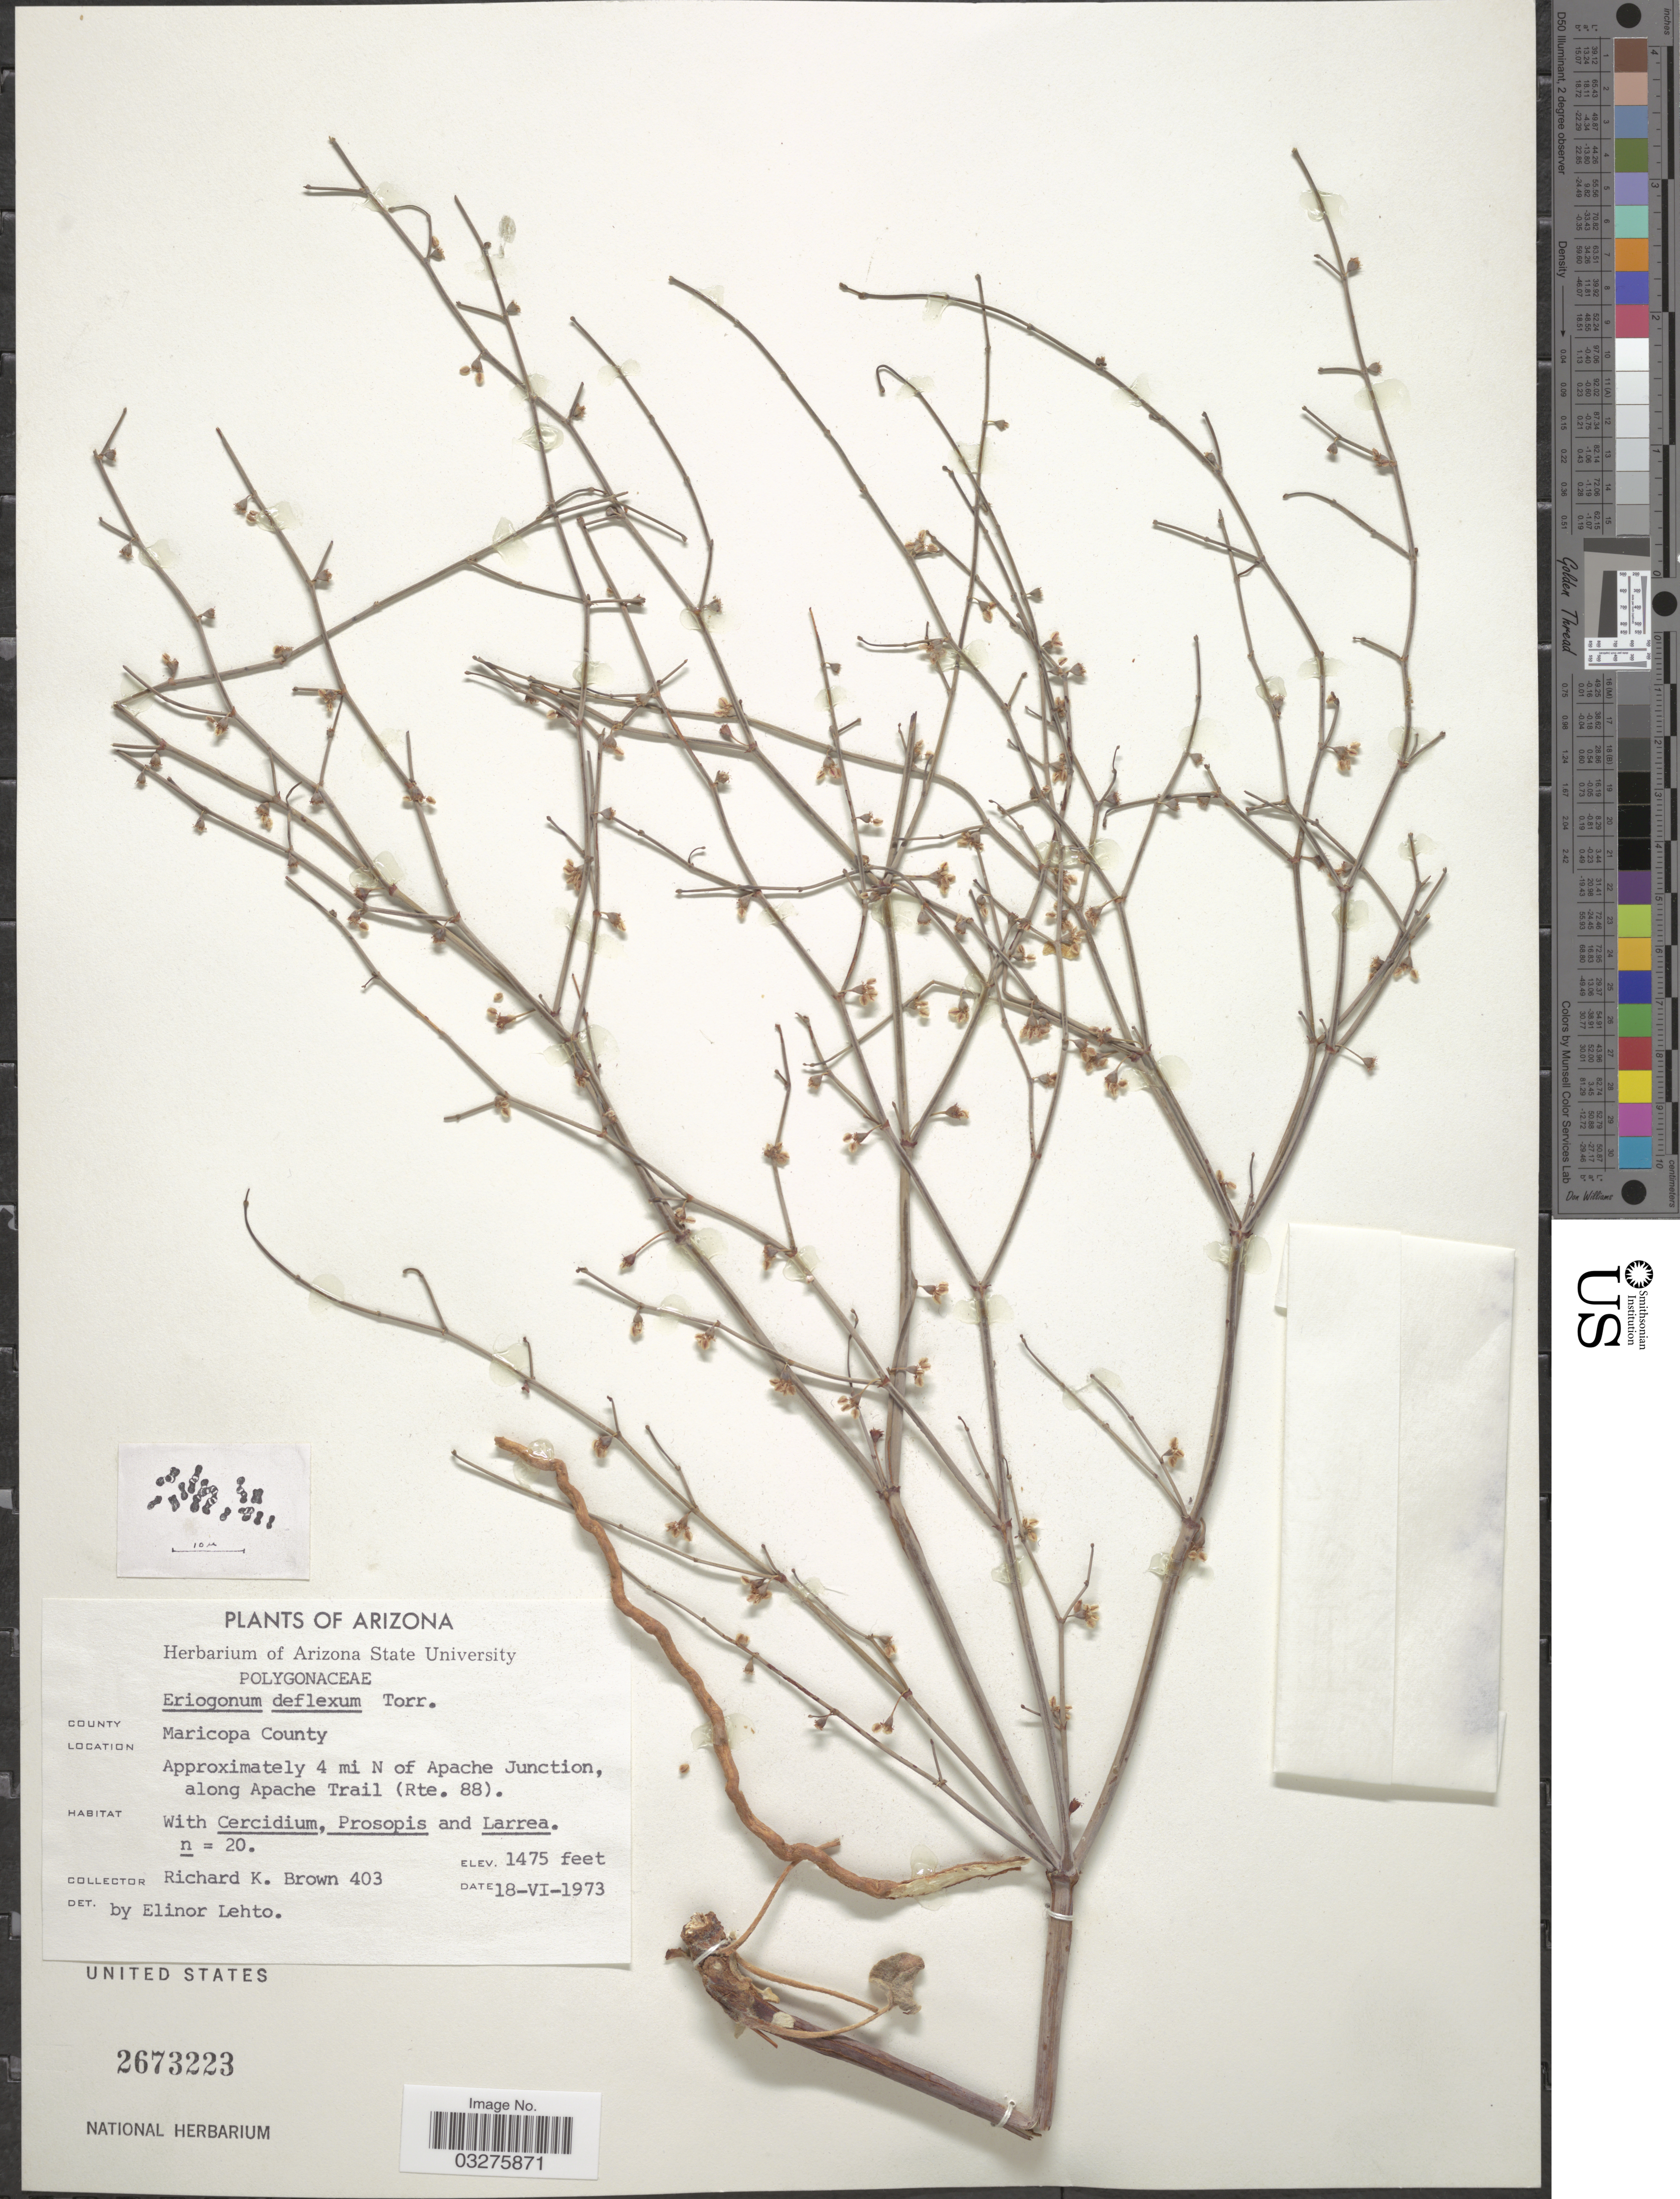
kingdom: Plantae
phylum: Tracheophyta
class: Magnoliopsida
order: Caryophyllales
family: Polygonaceae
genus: Eriogonum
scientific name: Eriogonum deflexum var. deflexum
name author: Torr. in Ives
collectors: R. K. Brown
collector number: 403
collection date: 1973-06-18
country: United States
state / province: Arizona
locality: County Maricopa County. Approximately 4 mi N of Apache Junction, along Apache Trail (Rte. 88).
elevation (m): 450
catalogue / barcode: US 2673223